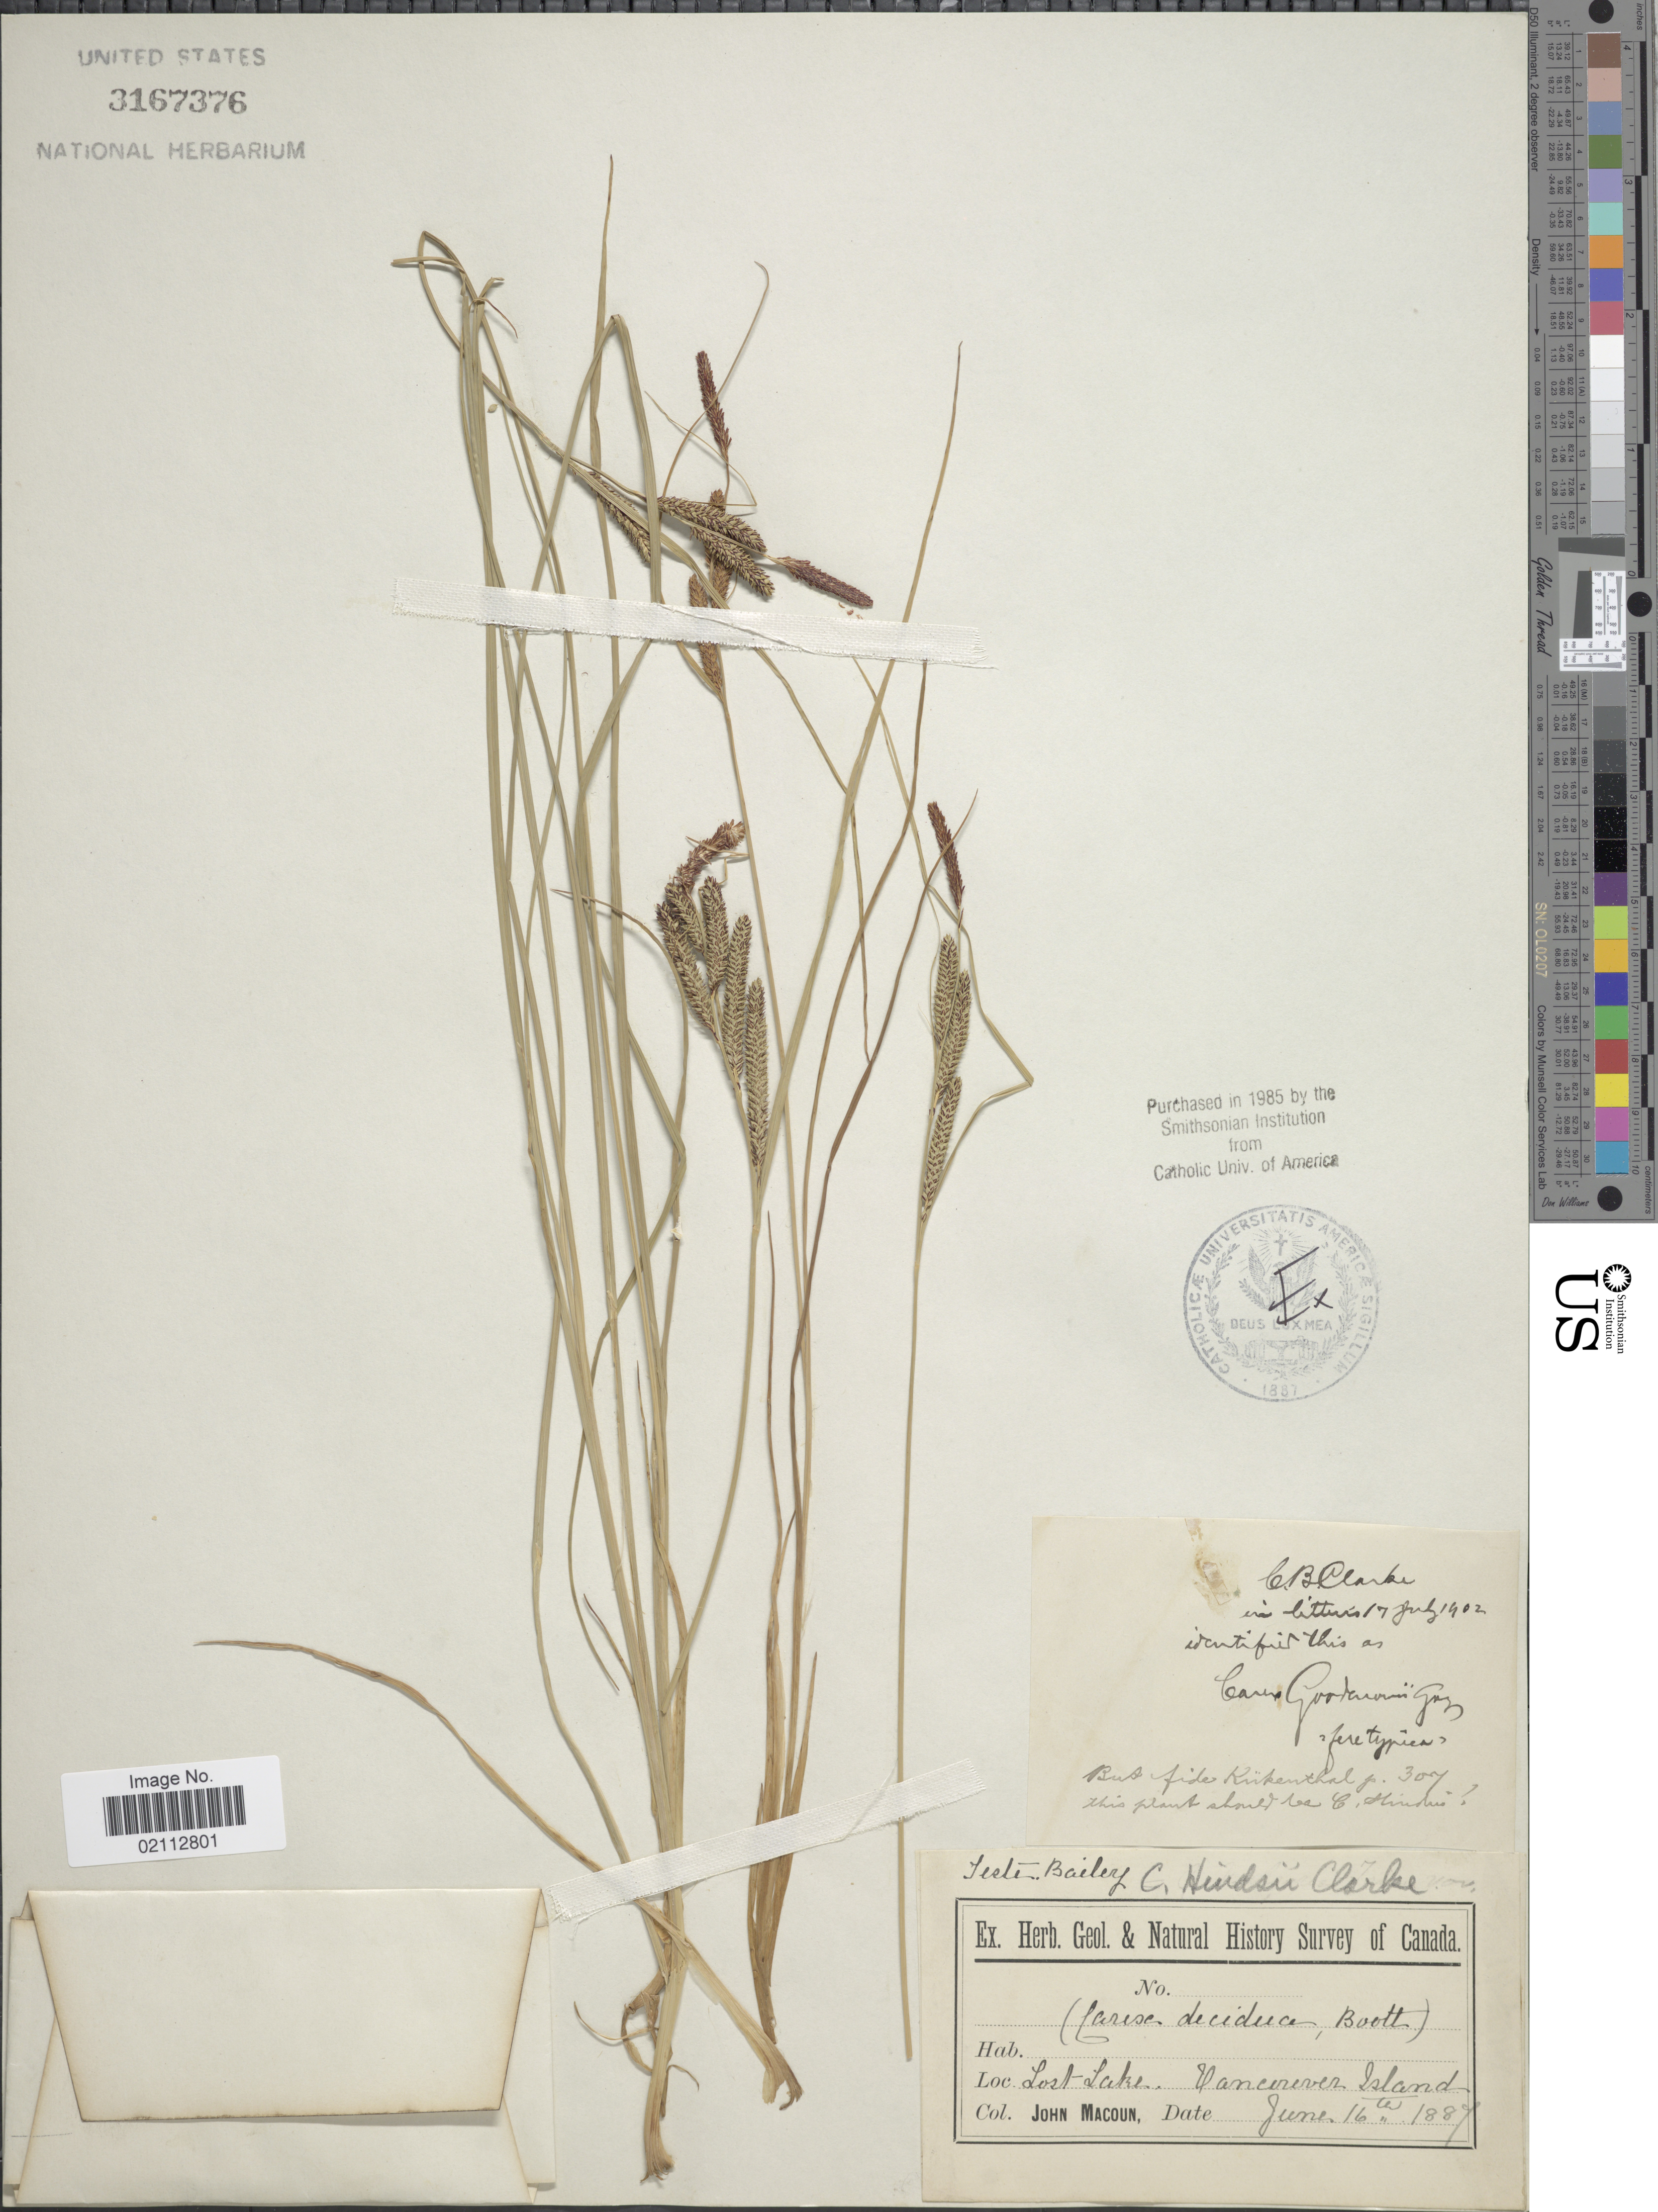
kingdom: Plantae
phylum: Tracheophyta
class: Liliopsida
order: Poales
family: Cyperaceae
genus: Carex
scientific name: Carex kelloggii var. limnophila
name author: (Holm) B.L. Wilson & R.E. Brainerd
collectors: J. Macoun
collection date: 1887-06-16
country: Canada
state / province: British Columbia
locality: Vancouver Island. Lost Lake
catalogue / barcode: US 3167376